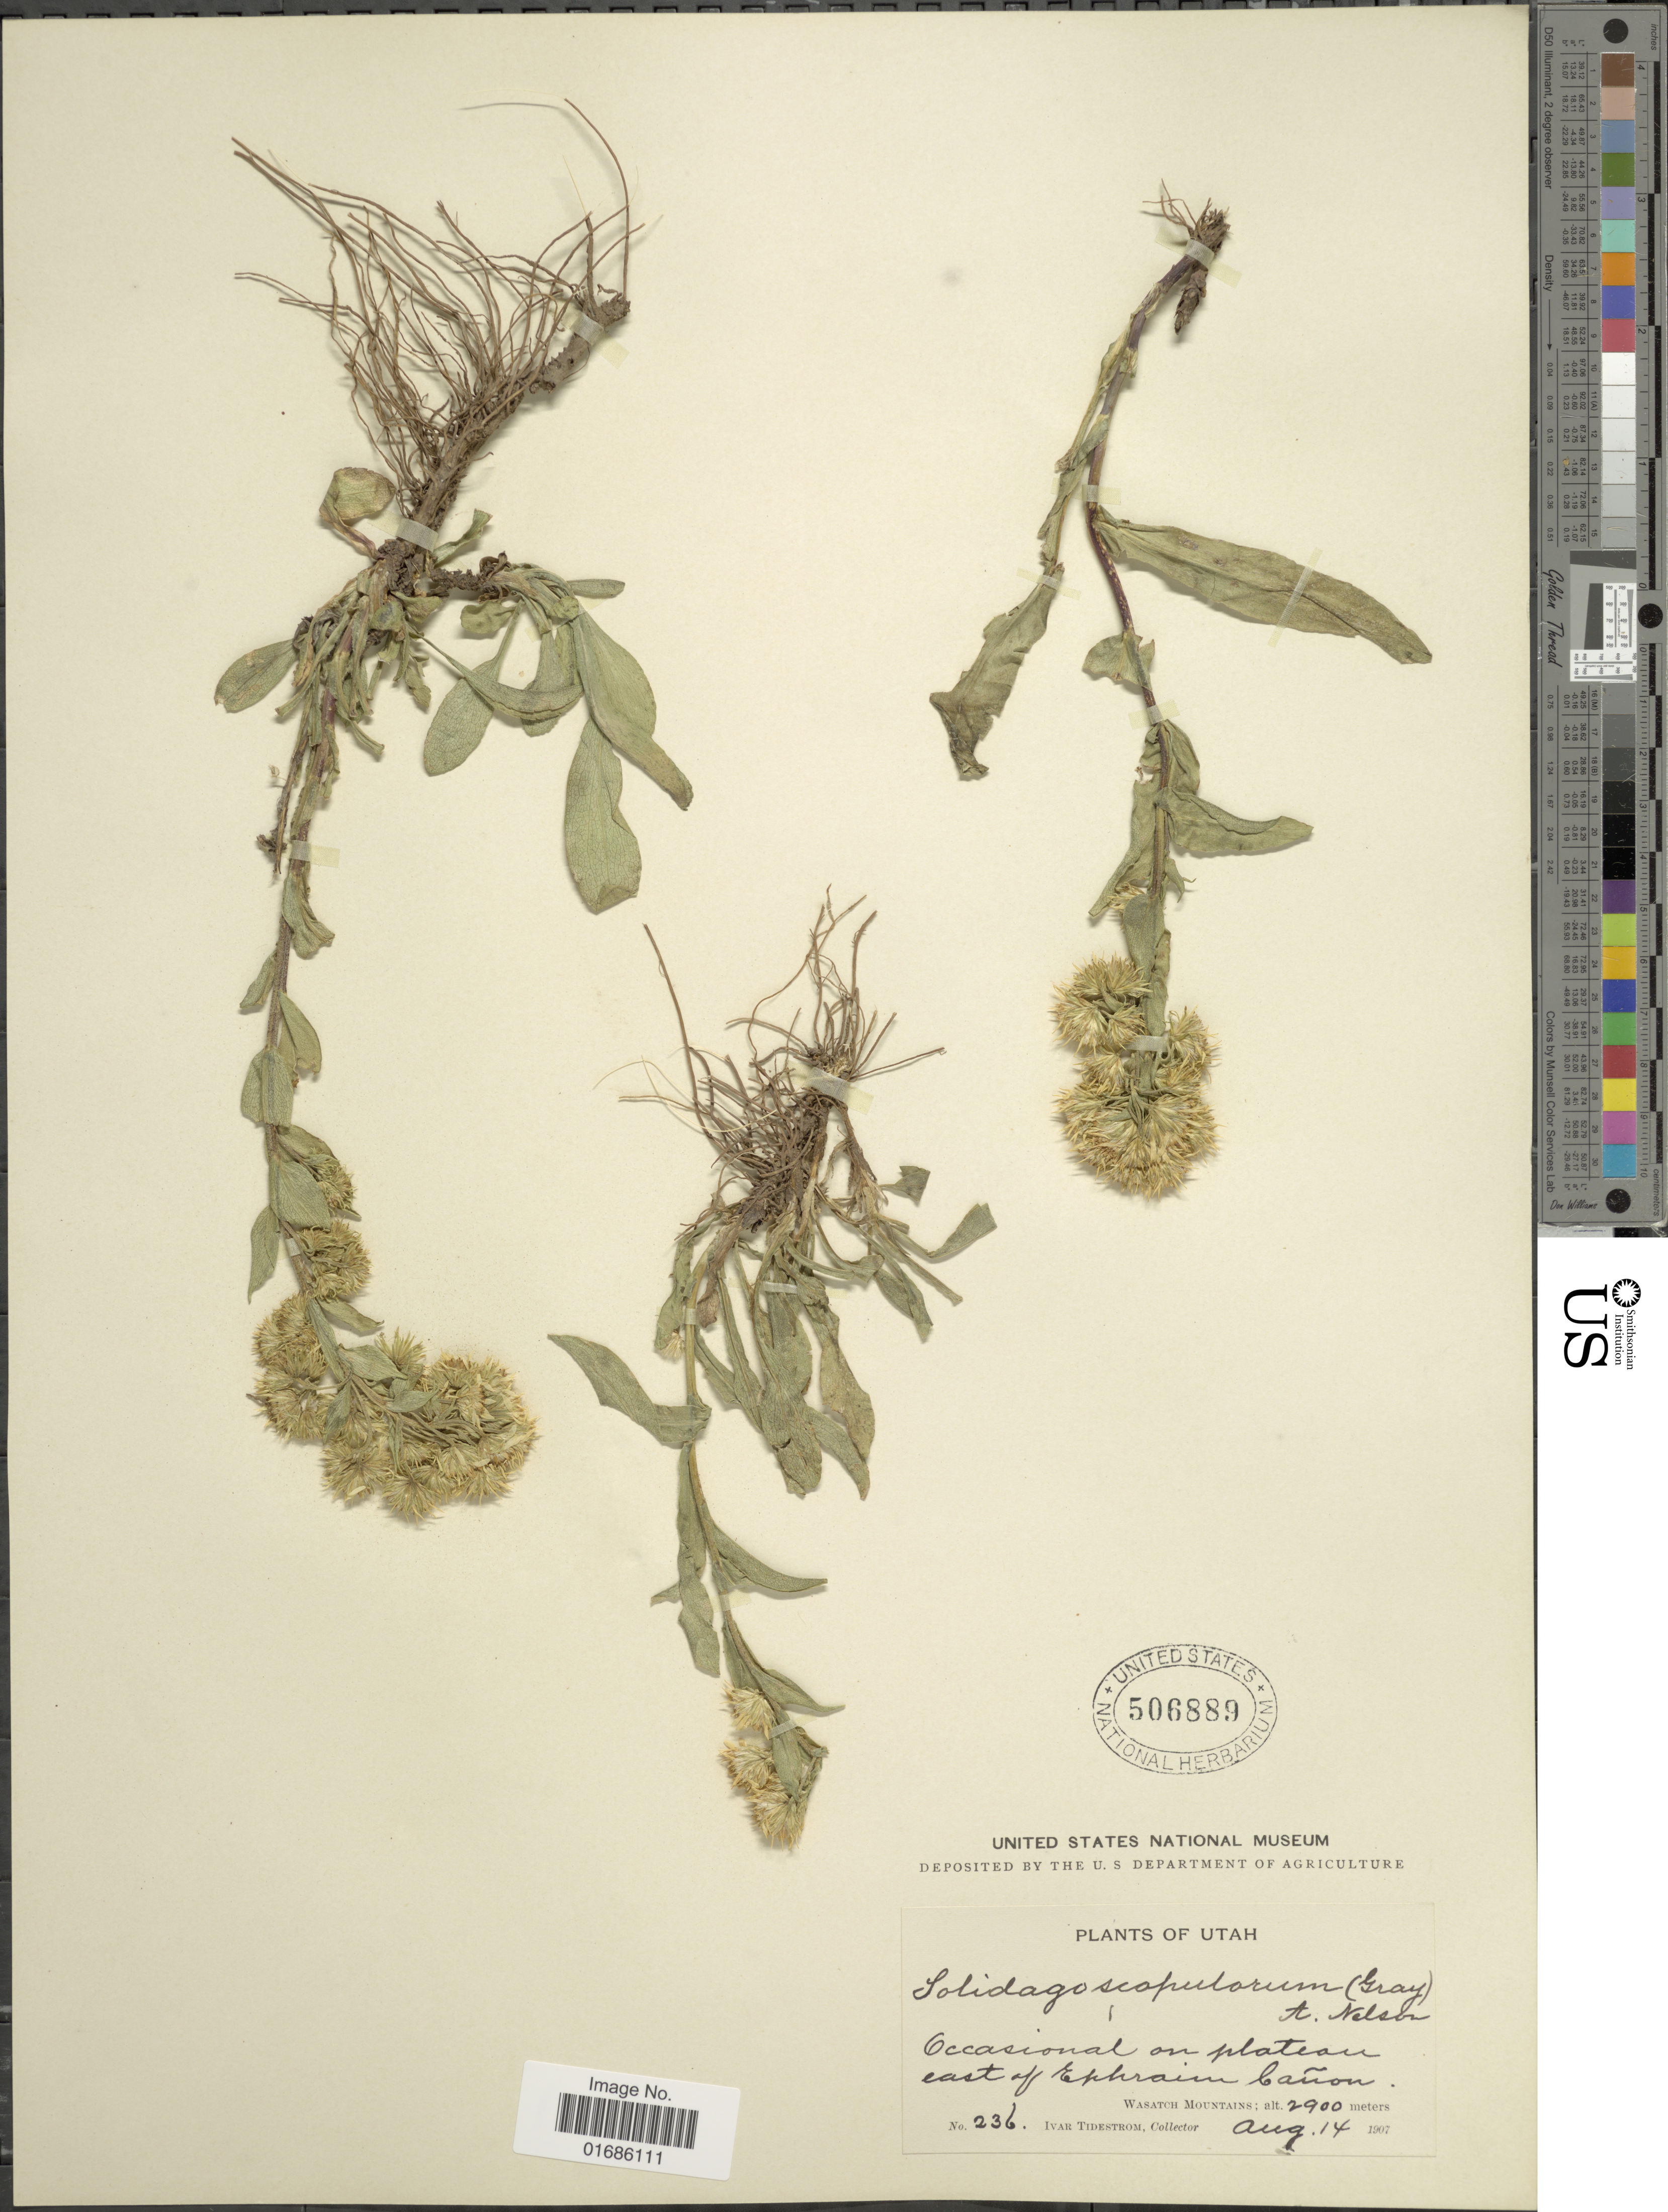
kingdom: Plantae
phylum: Tracheophyta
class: Magnoliopsida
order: Asterales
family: Asteraceae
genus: Solidago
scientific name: Solidago ciliosa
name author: Greene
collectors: I. F. Tidestrom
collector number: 236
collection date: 1907-08-14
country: United States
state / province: Utah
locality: Occasional on plateau east of Ephraim Canon,Wasatch Mountains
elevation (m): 2900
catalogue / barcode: US 506889